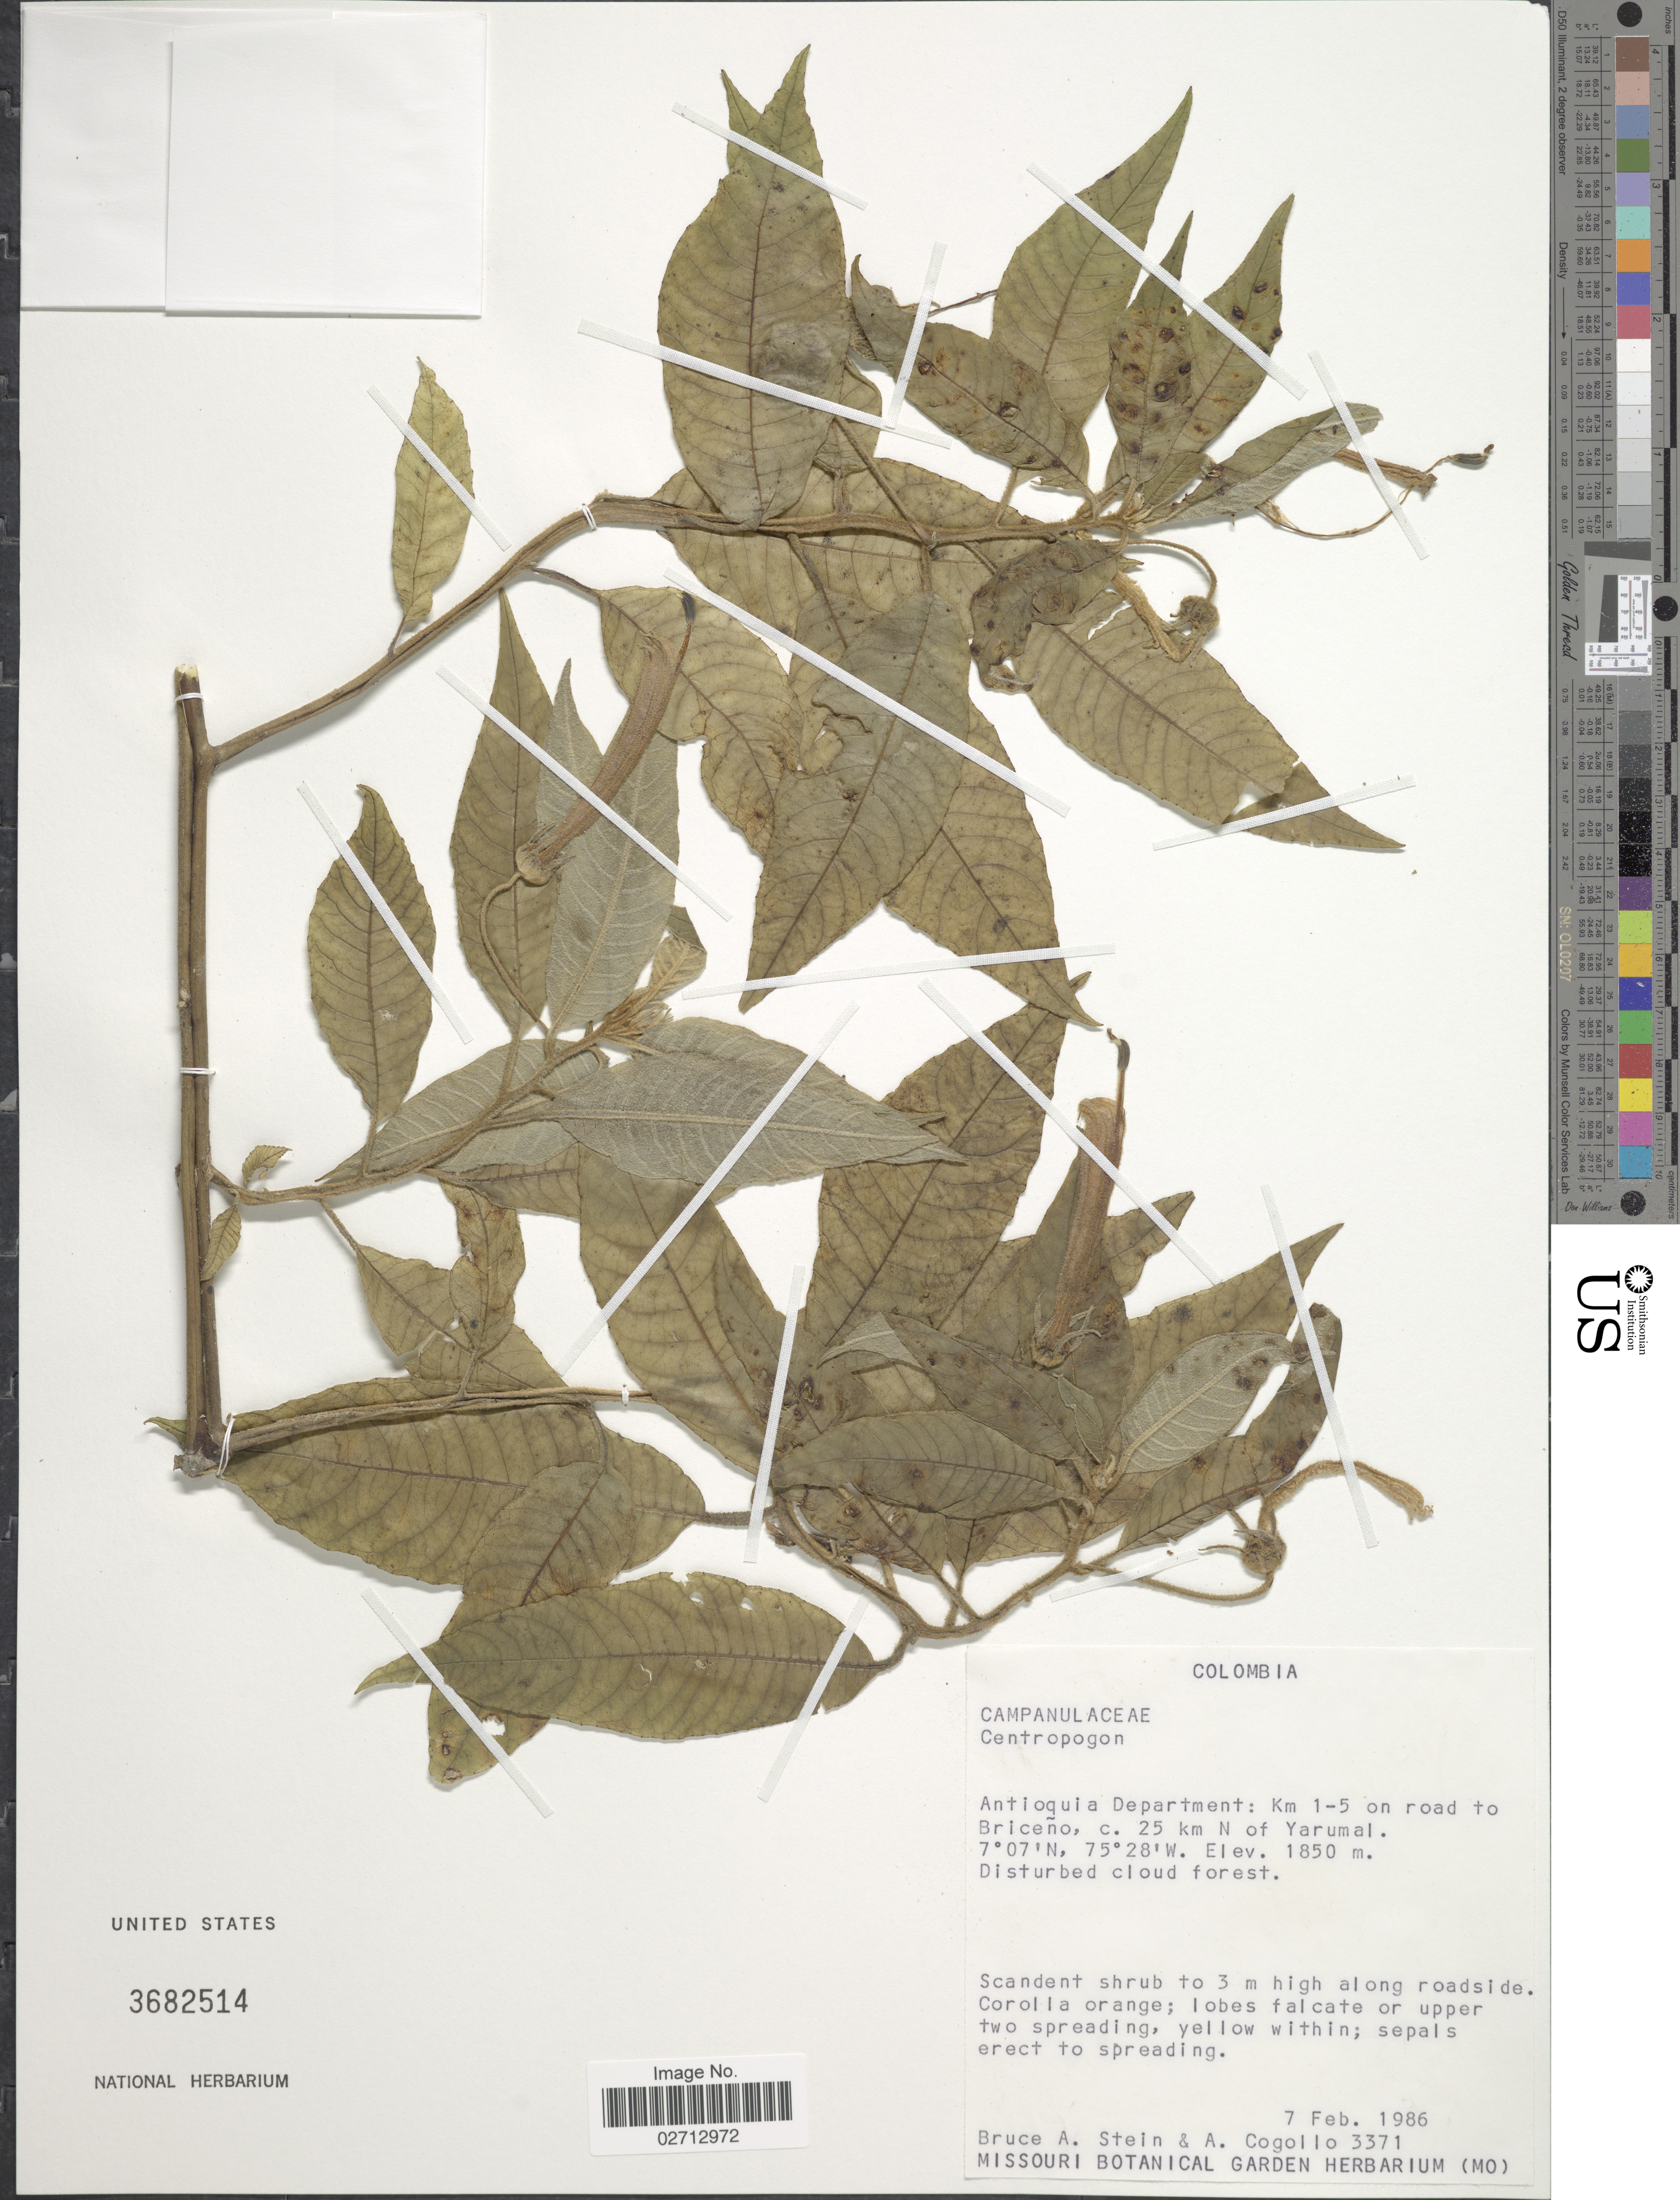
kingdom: Plantae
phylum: Tracheophyta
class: Magnoliopsida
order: Asterales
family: Campanulaceae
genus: Centropogon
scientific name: Centropogon sp.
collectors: B. A. Stein & A. Cogollo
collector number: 3371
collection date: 1986-02-07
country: Colombia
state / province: Antioquia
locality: Km 1-5 on road to Briceno, c. 25 km N of Yarumal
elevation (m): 1850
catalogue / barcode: US 3682514